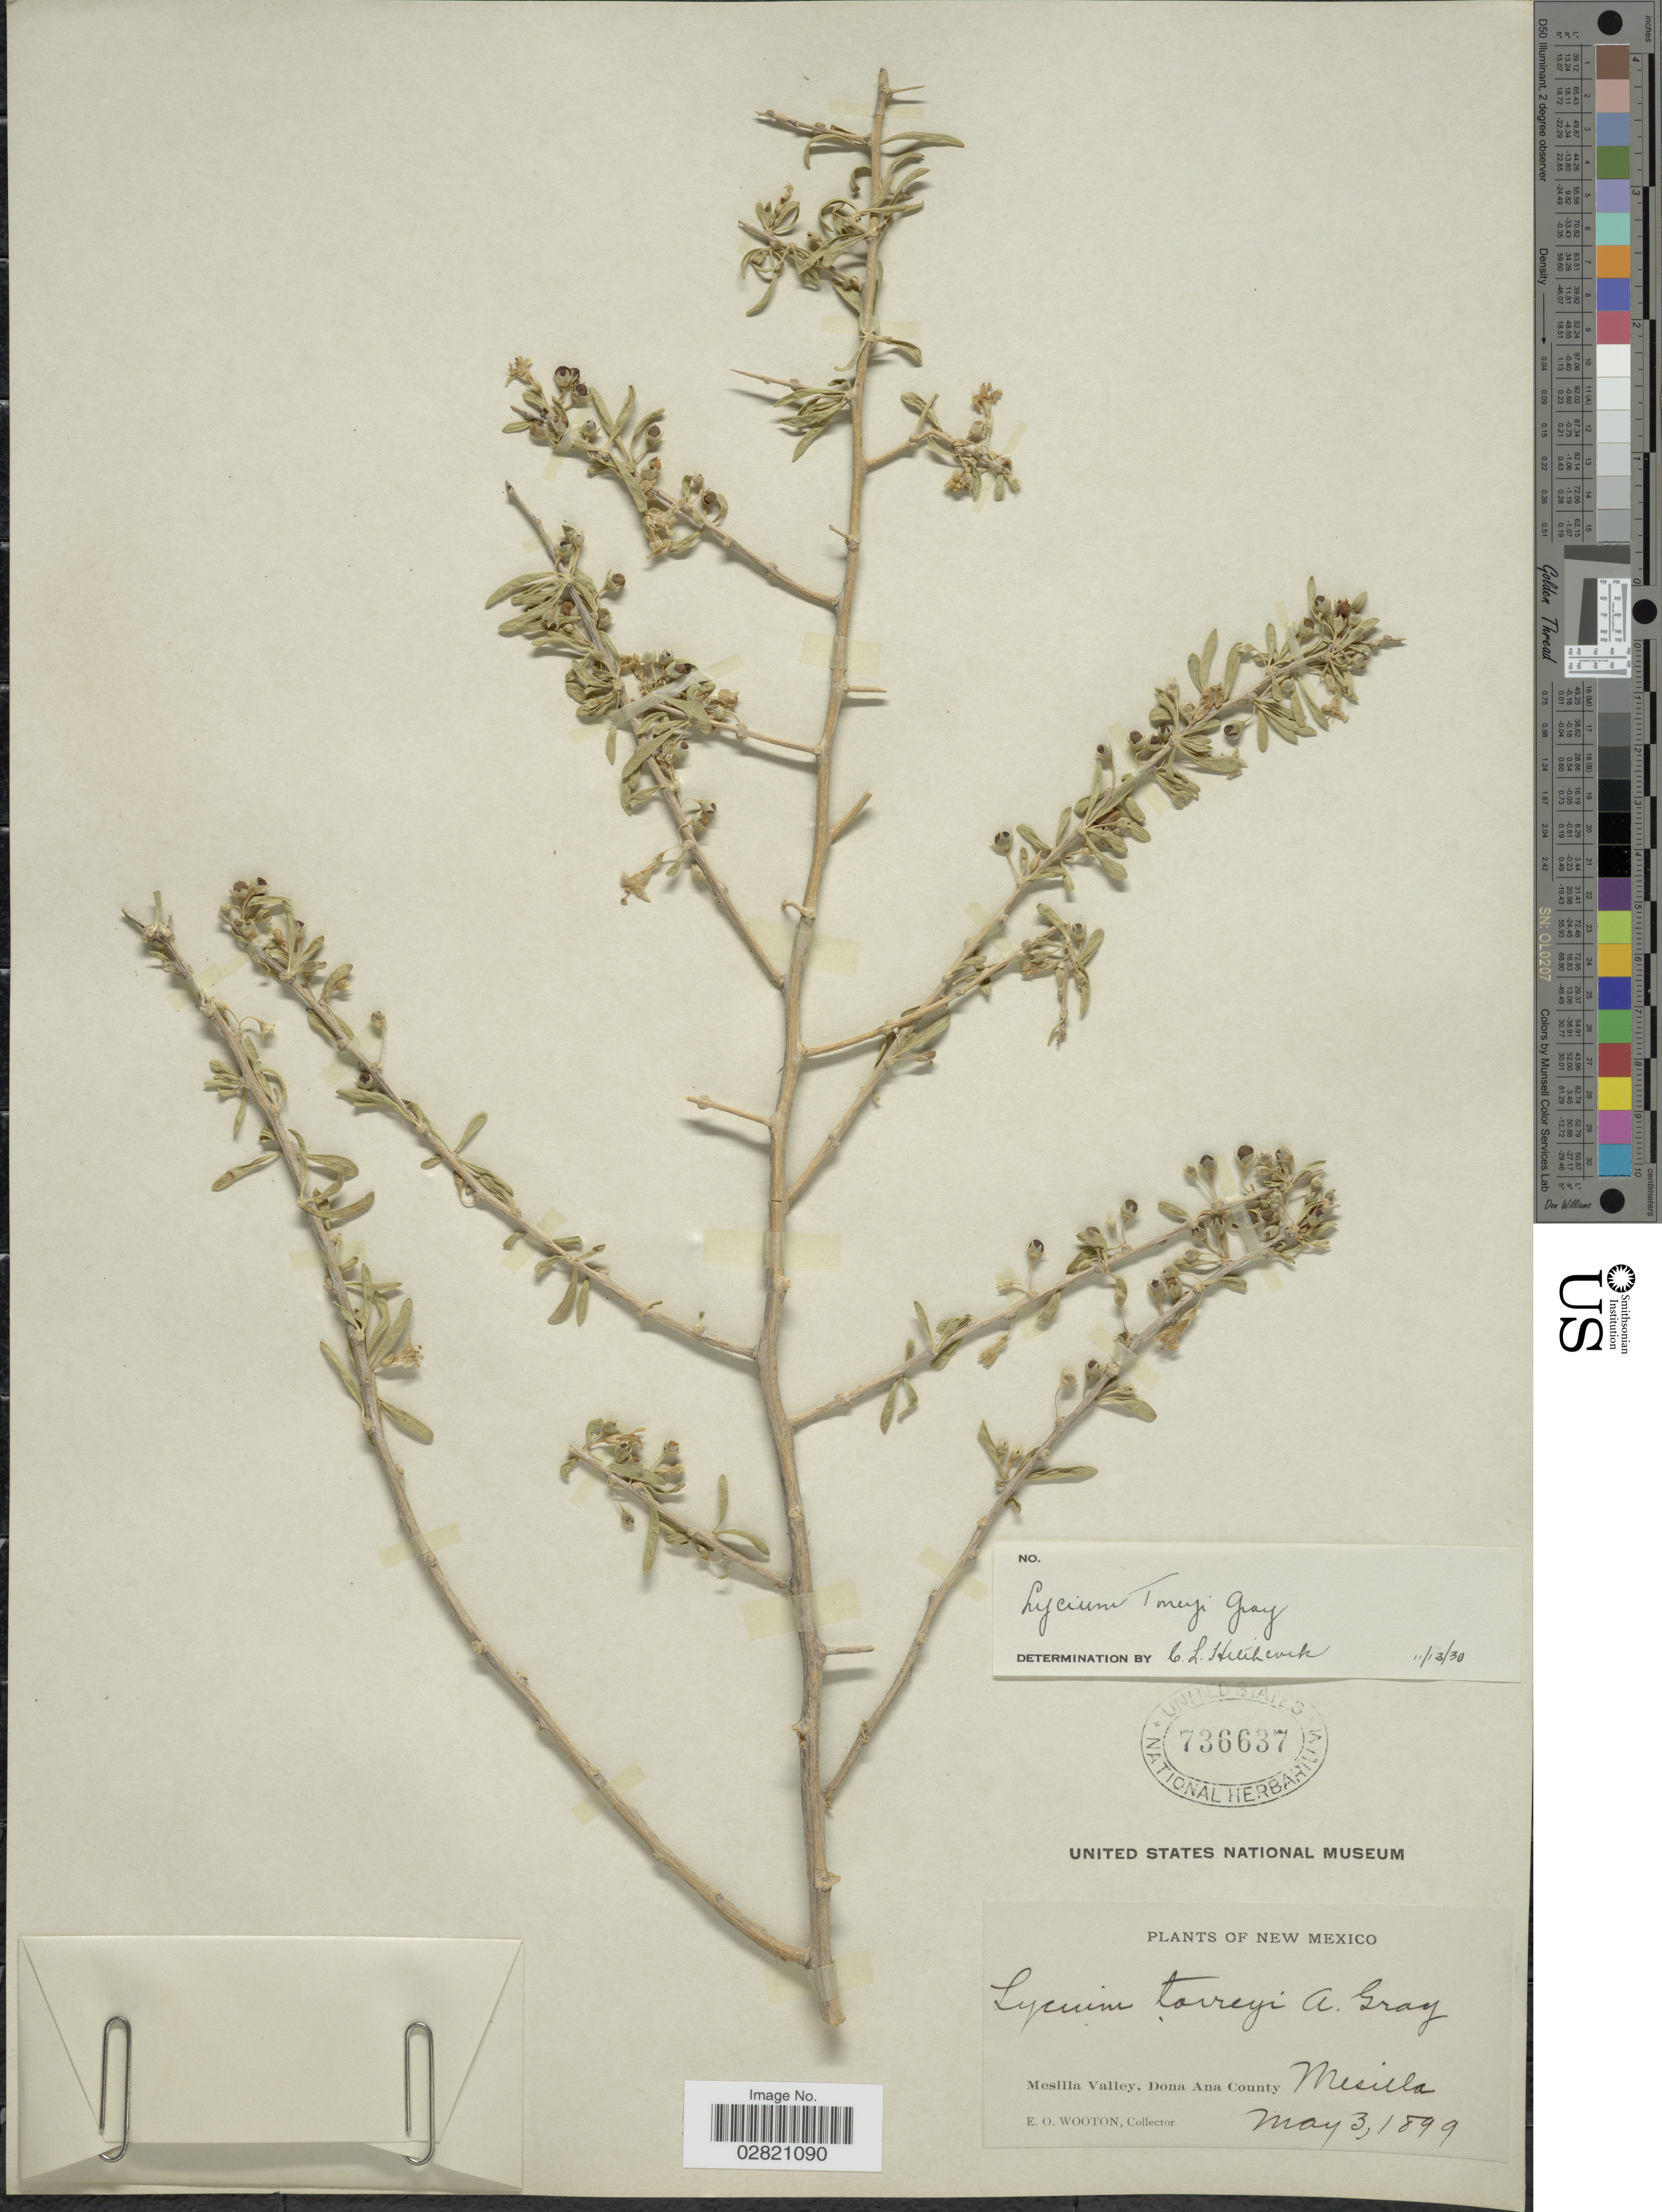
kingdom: Plantae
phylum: Tracheophyta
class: Magnoliopsida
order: Solanales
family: Solanaceae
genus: Lycium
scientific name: Lycium torreyi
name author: A. Gray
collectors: E. O. Wooton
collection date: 1899-05-03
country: United States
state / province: New Mexico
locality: Mesilla Valley, Dona Ana County. Mesilla.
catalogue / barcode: US 736637